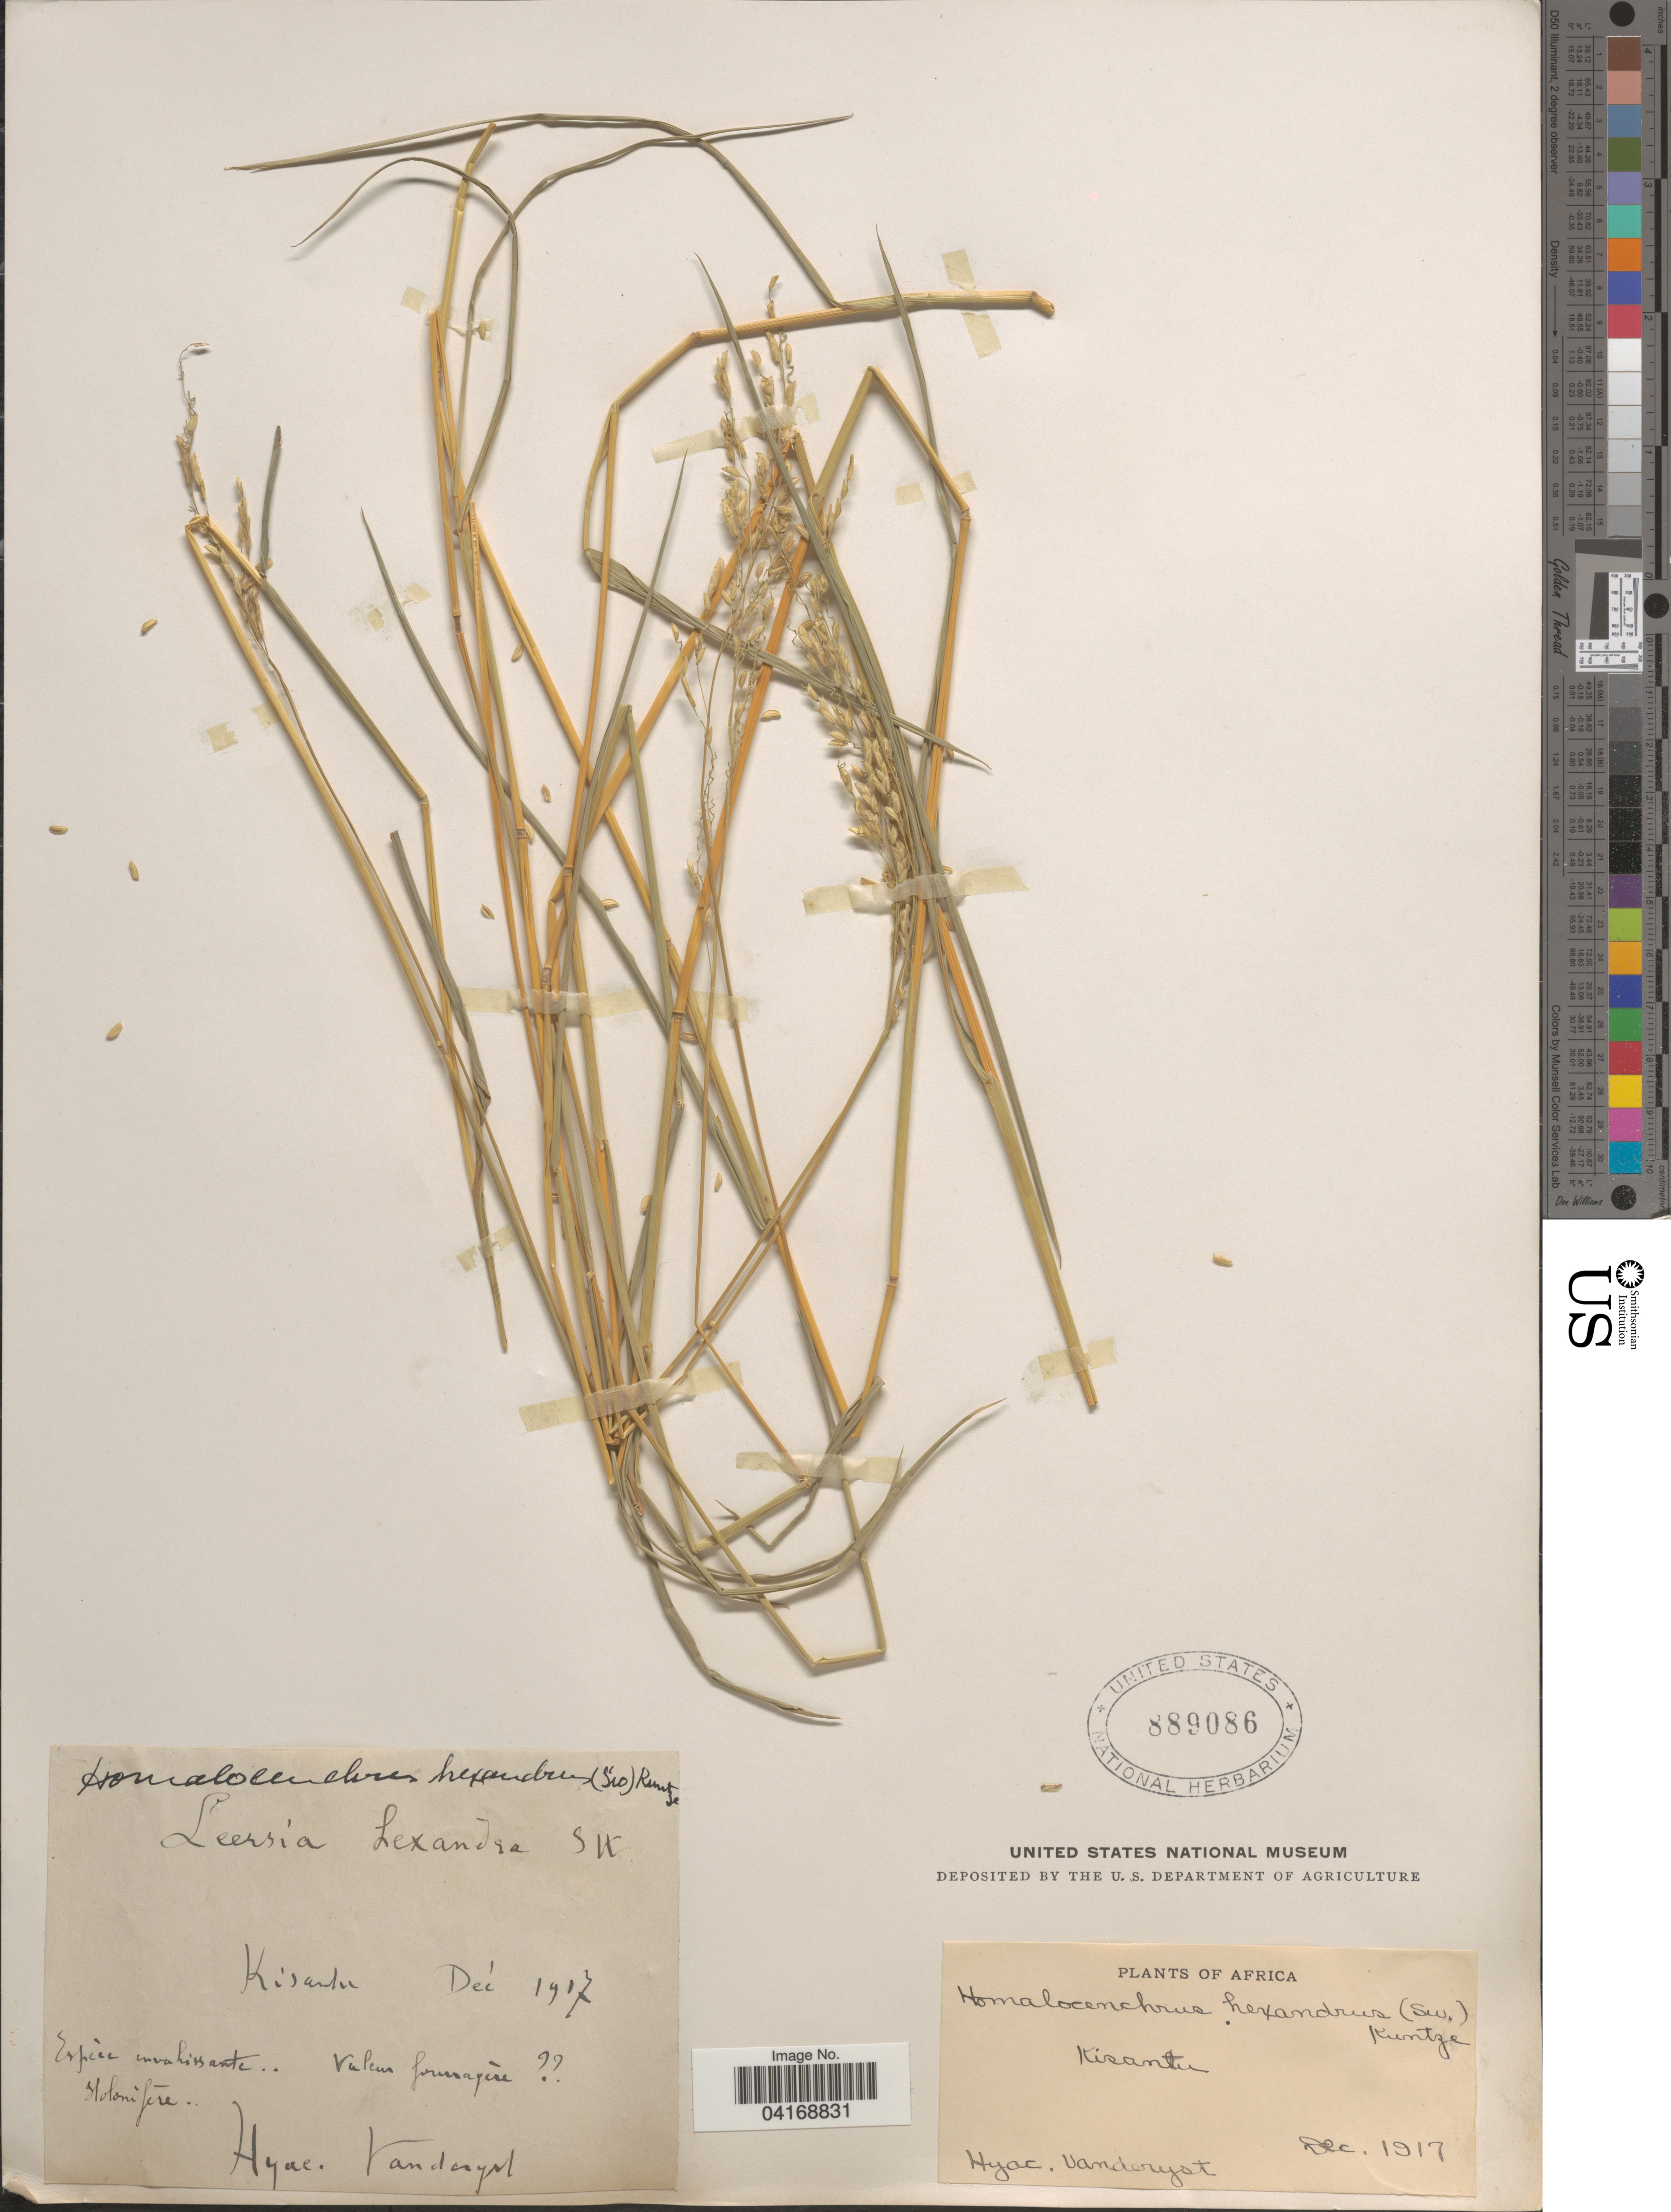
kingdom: Plantae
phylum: Tracheophyta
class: Liliopsida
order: Poales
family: Poaceae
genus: Leersia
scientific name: Leersia hexandra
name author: Sw.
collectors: H. J. R. Vanderyst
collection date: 1917-12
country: Congo, Democratic Republic of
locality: Africa. Kisantu.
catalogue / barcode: US 889086